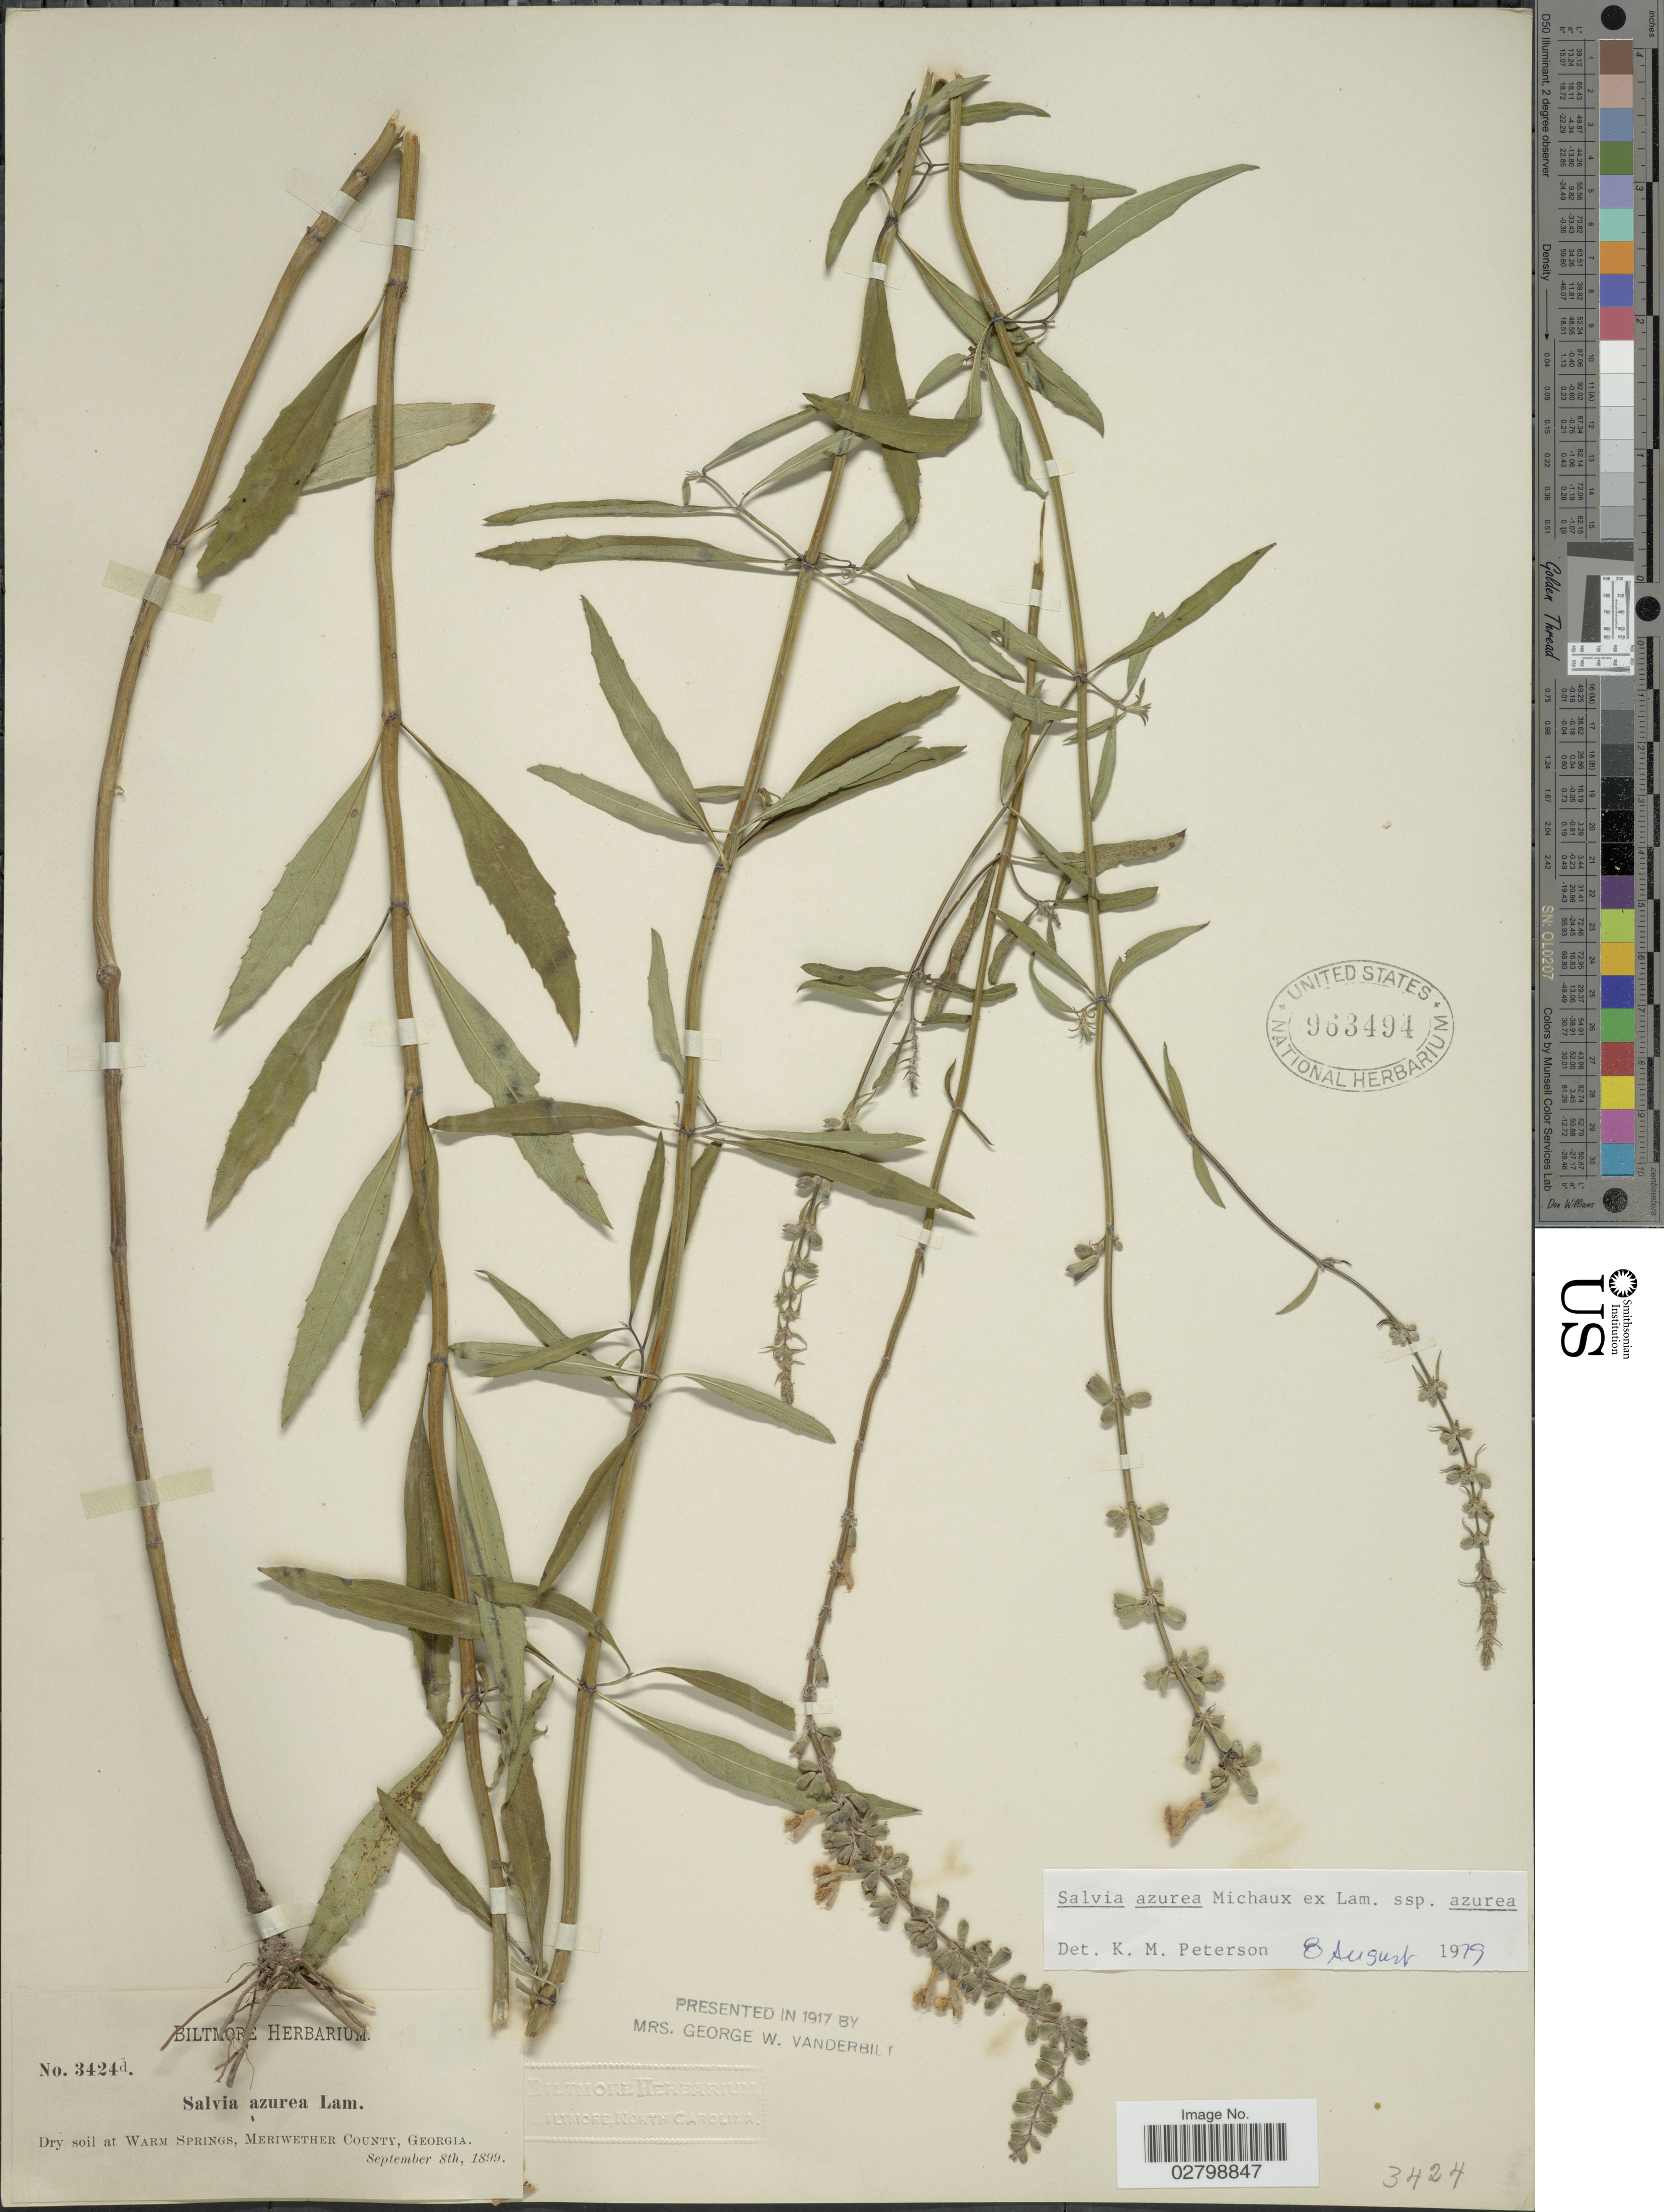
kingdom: Plantae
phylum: Tracheophyta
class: Magnoliopsida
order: Lamiales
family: Lamiaceae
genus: Salvia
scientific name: Salvia azurea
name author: Michx. ex Vahl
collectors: ex herb. Biltmore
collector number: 3424d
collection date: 1899-09-08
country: United States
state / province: Georgia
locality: Dry soil at Warm Springs, Meriwether County.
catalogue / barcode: US 963494